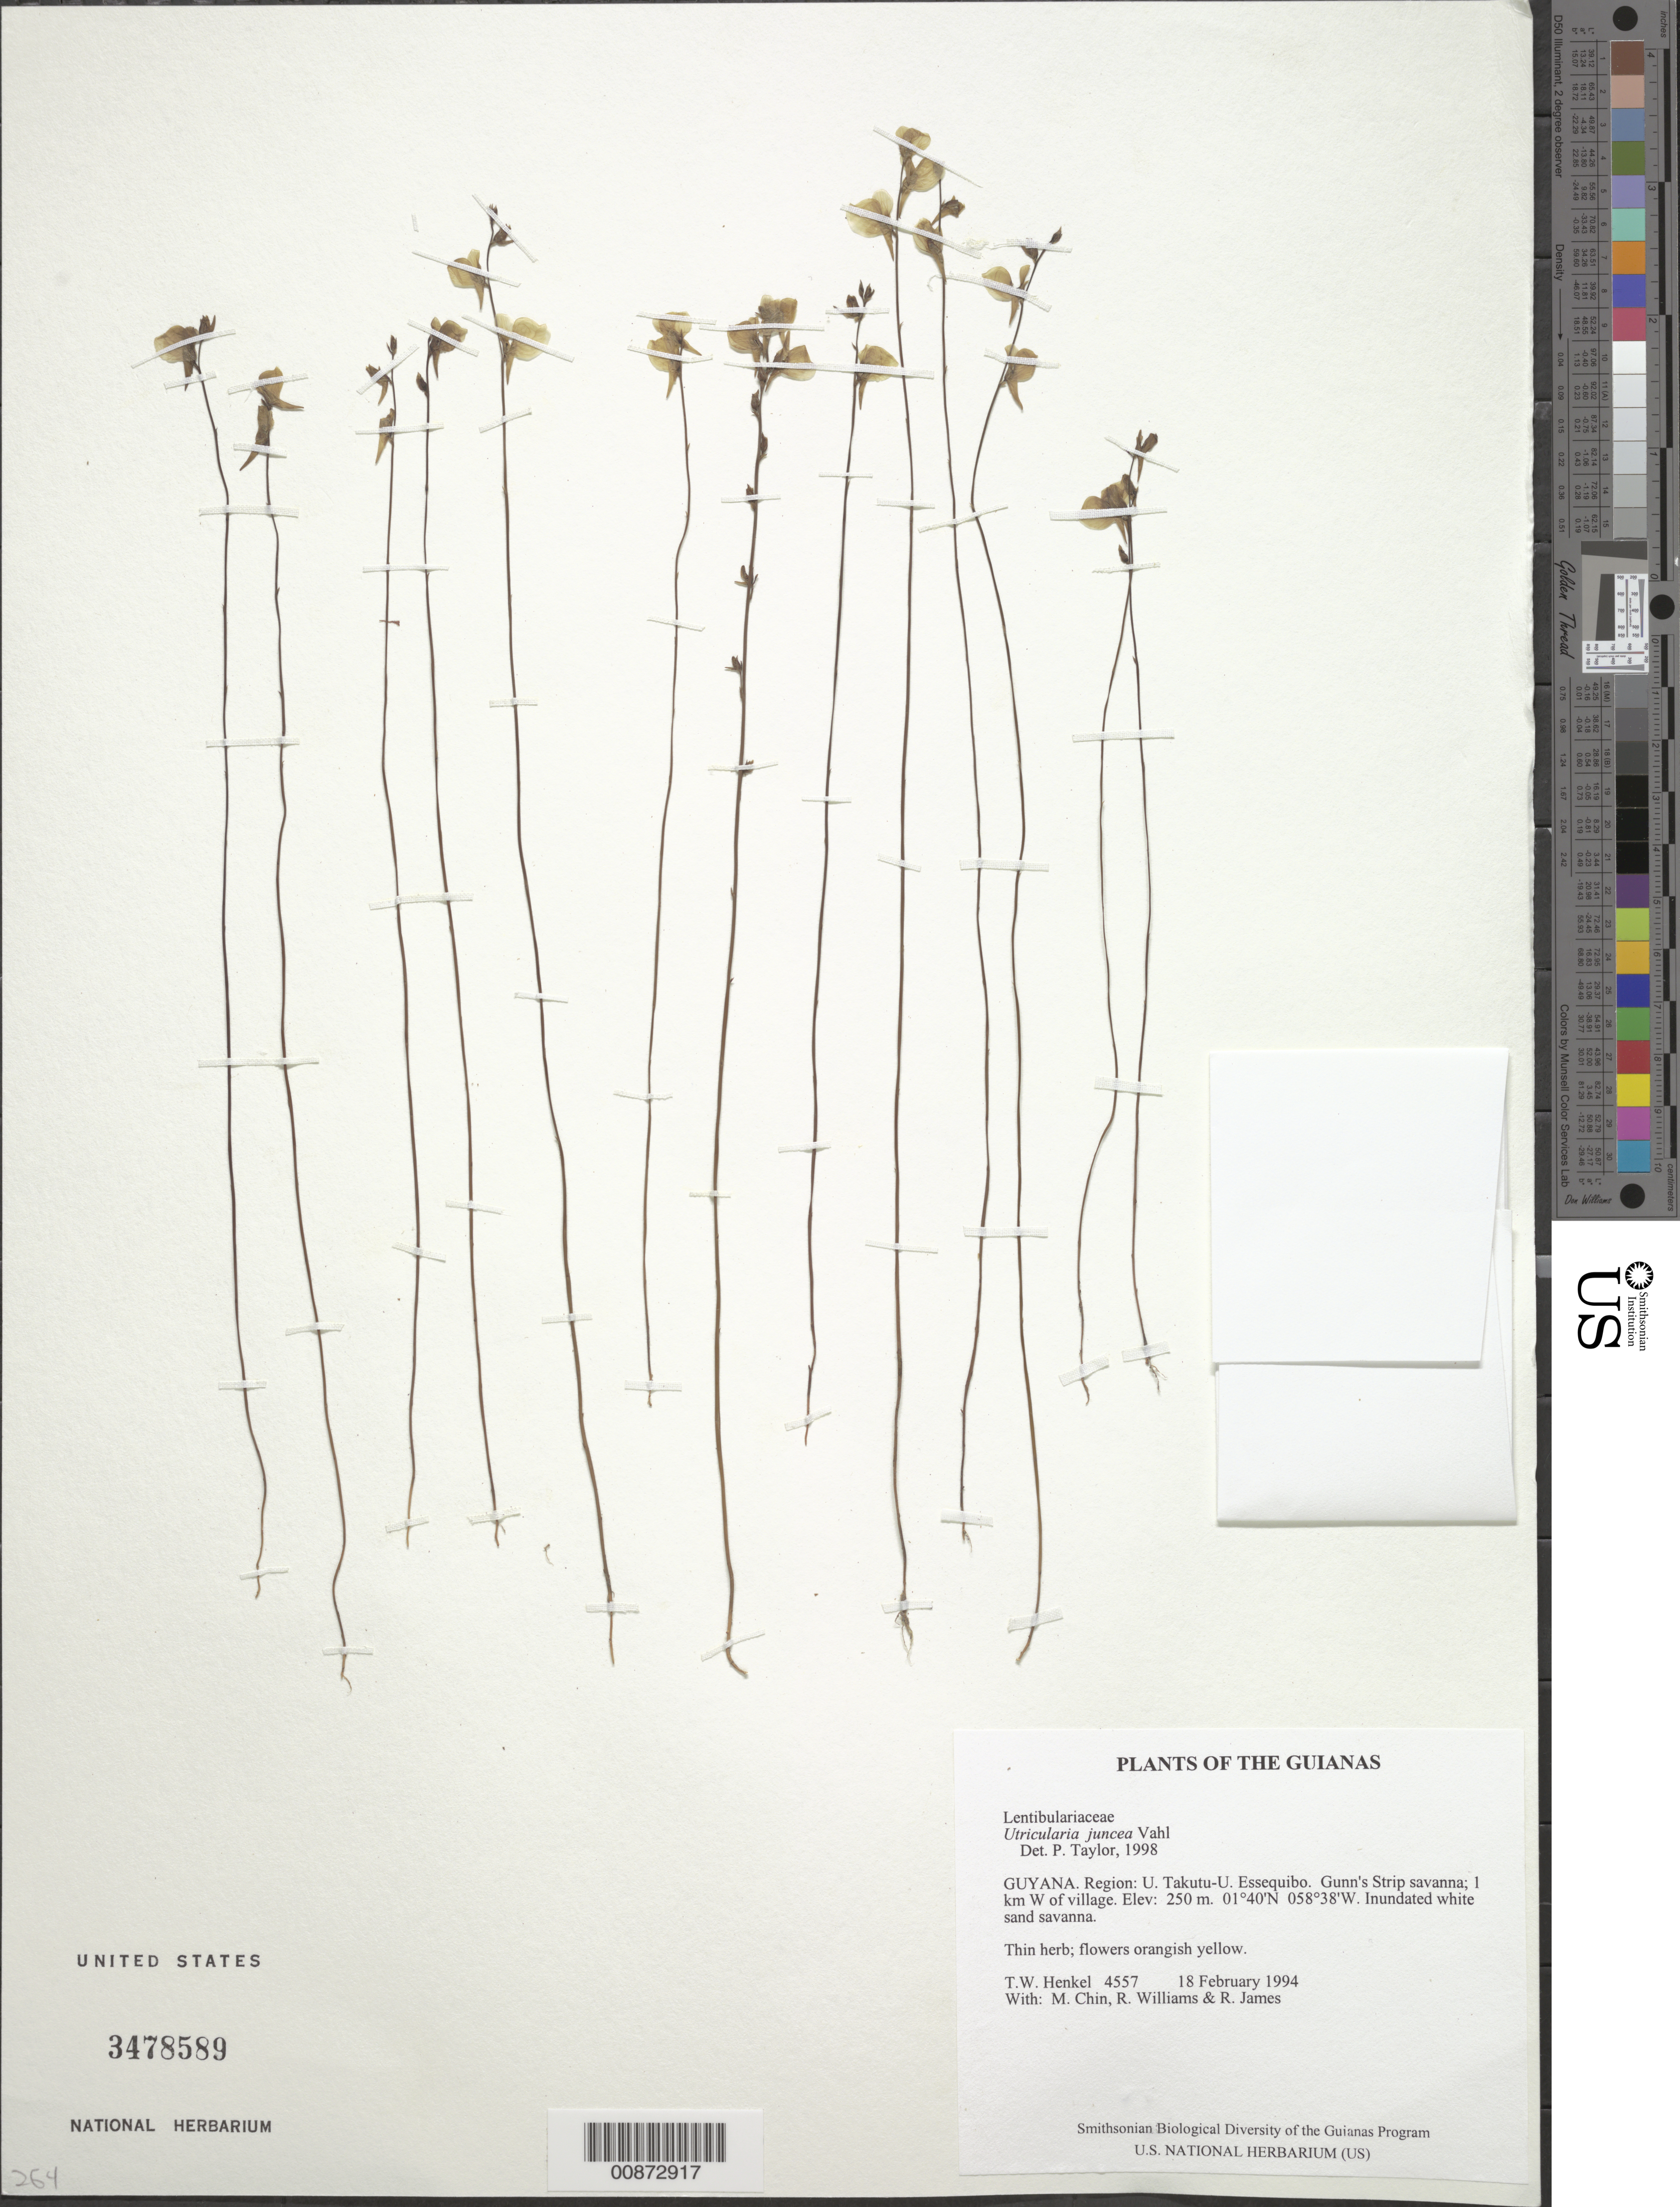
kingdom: Plantae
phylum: Tracheophyta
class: Magnoliopsida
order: Lamiales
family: Lentibulariaceae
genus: Utricularia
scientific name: Utricularia juncea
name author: Vahl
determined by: Taylor, P.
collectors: T. Henkel, M. Chin, R. Williams & R. James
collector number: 4557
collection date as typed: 18 February 1994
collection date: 1994-02-18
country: Guyana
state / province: U. Takutu-U. Essequibo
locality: Gunn's Strip savanna; 1 km W of village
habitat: Inundated white sand savanna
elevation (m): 250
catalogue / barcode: US 3478589